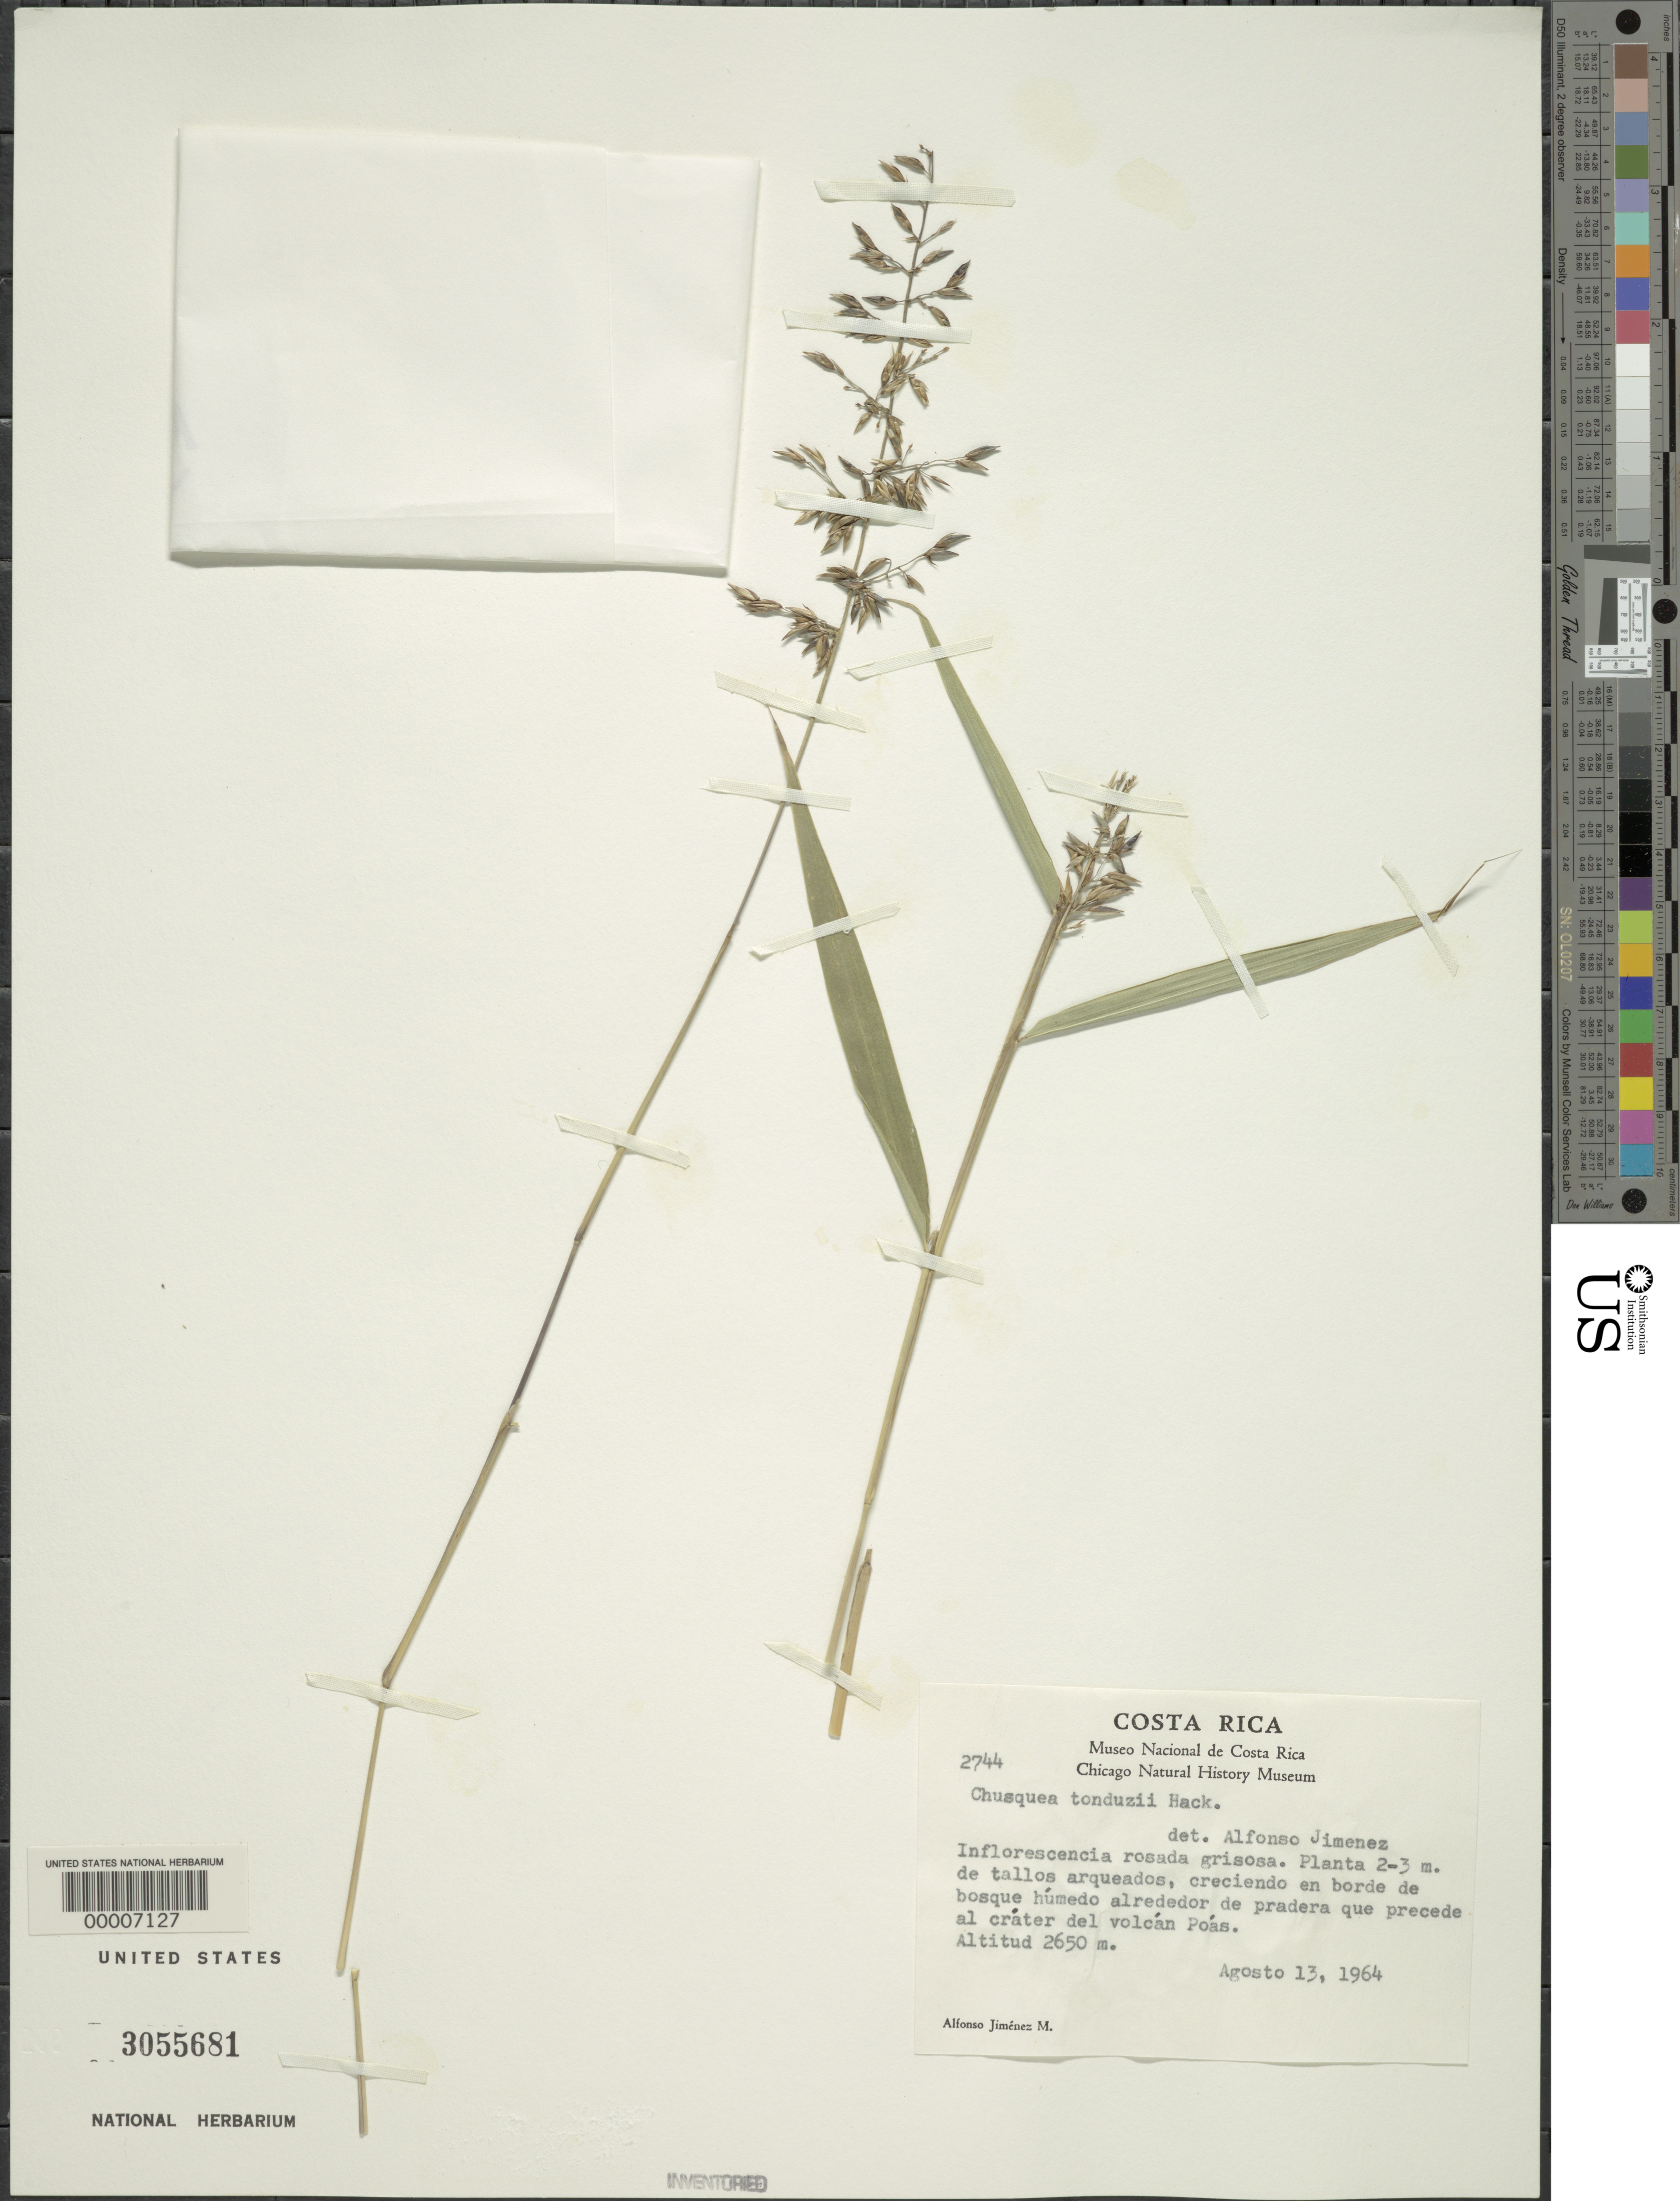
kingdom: Plantae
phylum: Tracheophyta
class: Liliopsida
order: Poales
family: Poaceae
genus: Chusquea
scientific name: Chusquea tonduzii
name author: Hack.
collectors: A. Jiménez M.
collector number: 2744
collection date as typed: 13 Aug 1964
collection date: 1964-08-13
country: Costa Rica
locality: Volcan Poás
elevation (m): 2650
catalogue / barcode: US 3055681